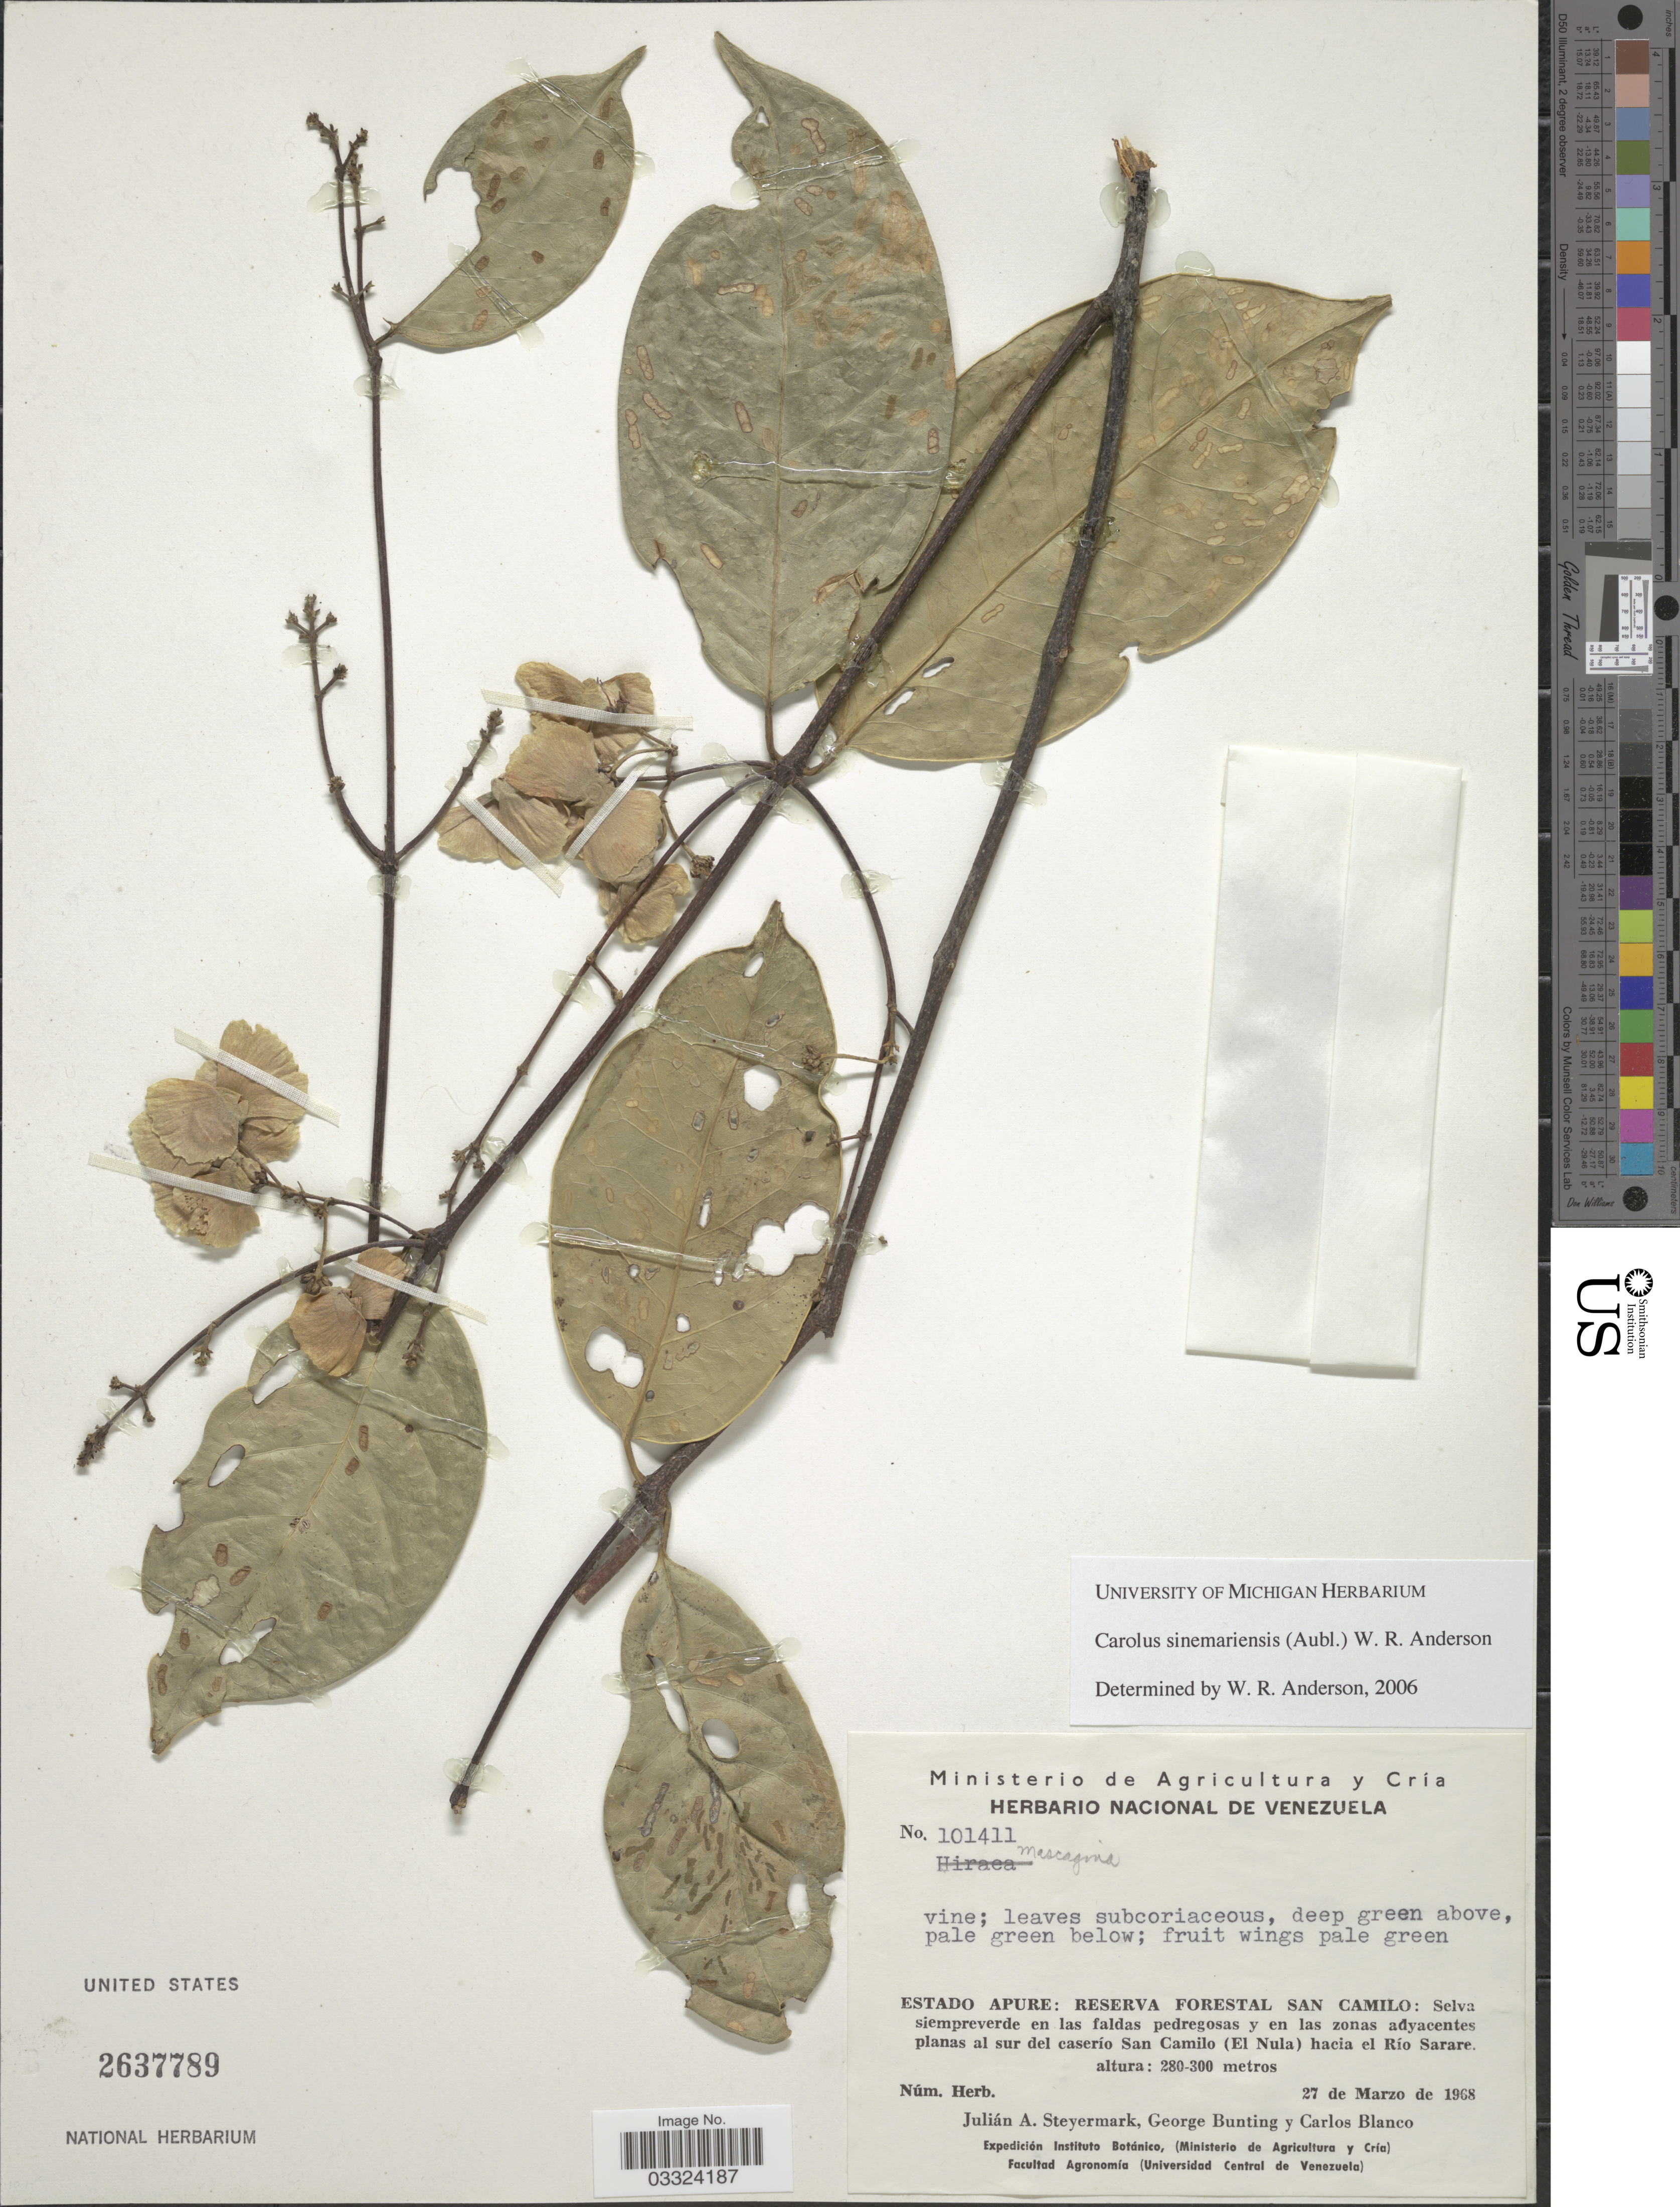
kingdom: Plantae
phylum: Tracheophyta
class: Magnoliopsida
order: Malpighiales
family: Malpighiaceae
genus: Carolus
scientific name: Carolus sinemariensis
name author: (Aubl.) W.R. Anderson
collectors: J. Steyermark, G. S. Bunting & C. Blanco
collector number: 101411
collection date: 1968-03-27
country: Venezuela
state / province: Apure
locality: Reserva Forestal San Camilo: Selva siempreverde en las faldas pedregosas y en las zonas adyacentes planas al sur del caserío San Camilo (El Nula) hacia el Río Sarare.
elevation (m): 280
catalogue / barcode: US 2637789